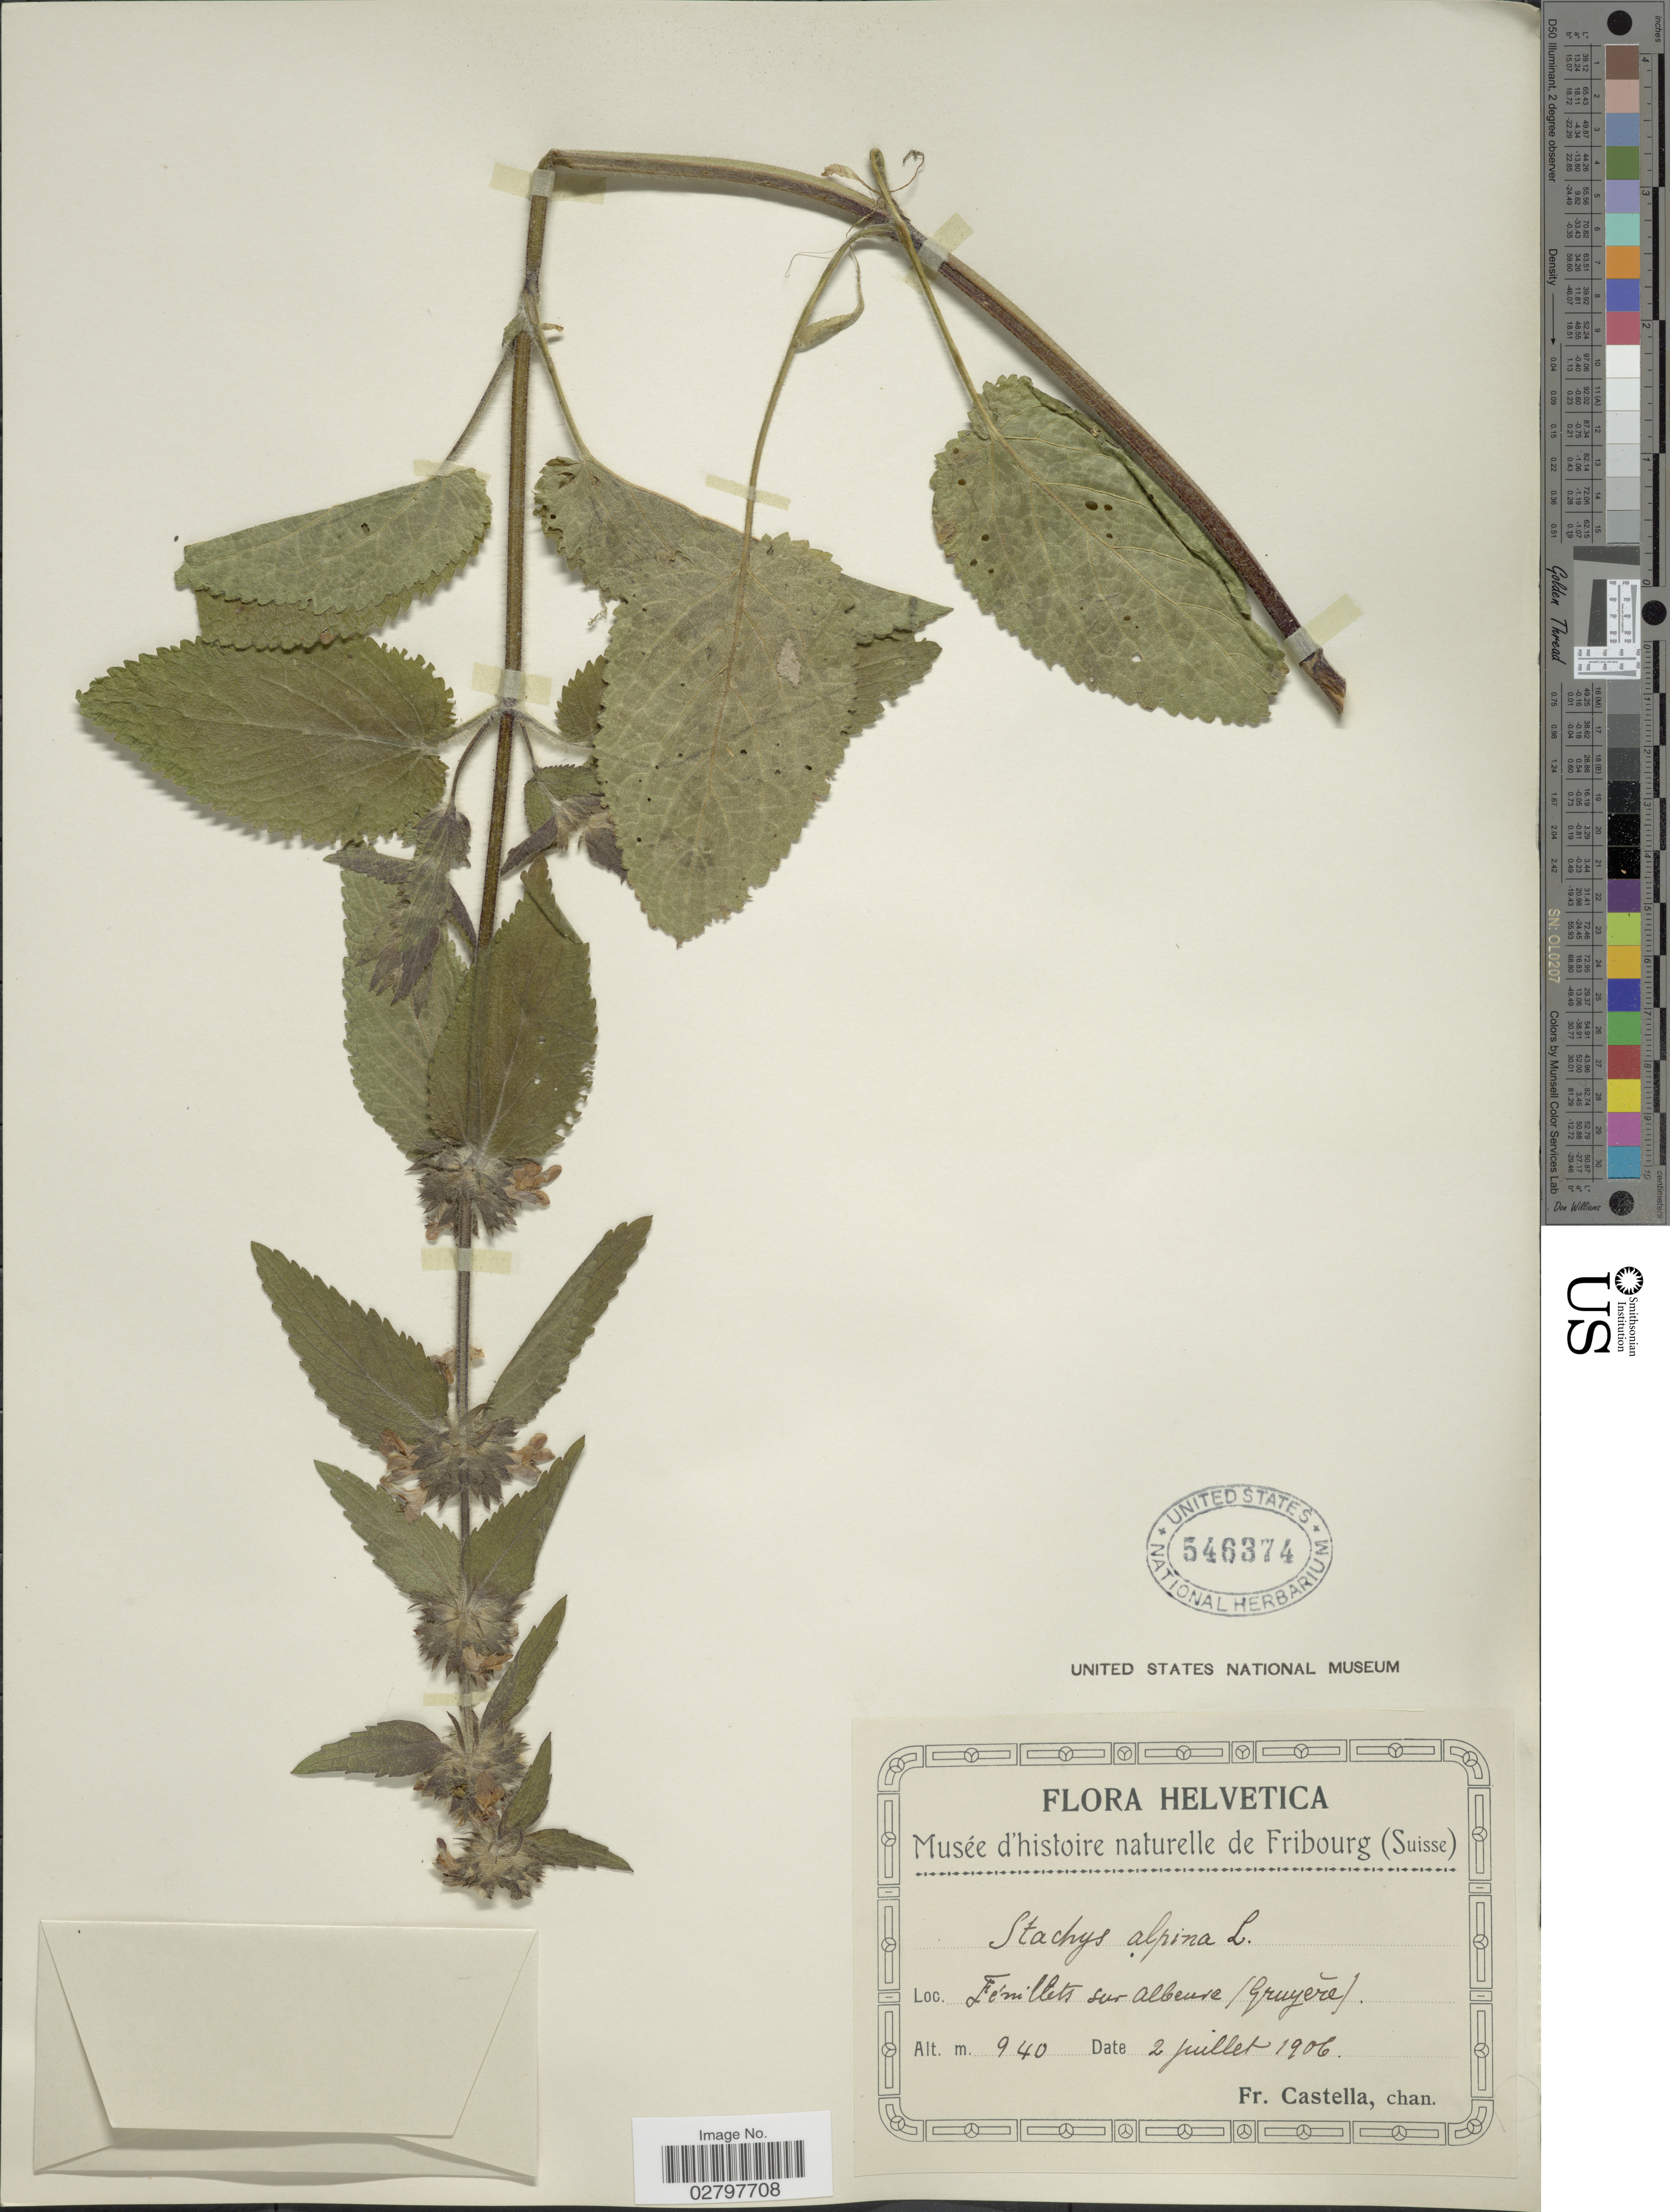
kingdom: Plantae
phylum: Tracheophyta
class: Magnoliopsida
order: Lamiales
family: Lamiaceae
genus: Stachys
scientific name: Stachys alpina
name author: L.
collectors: Fr. Castella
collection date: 1906-07-02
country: Switzerland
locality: Helvetica, Fémillets sur albeure (Gruyére).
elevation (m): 940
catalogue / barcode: US 546374